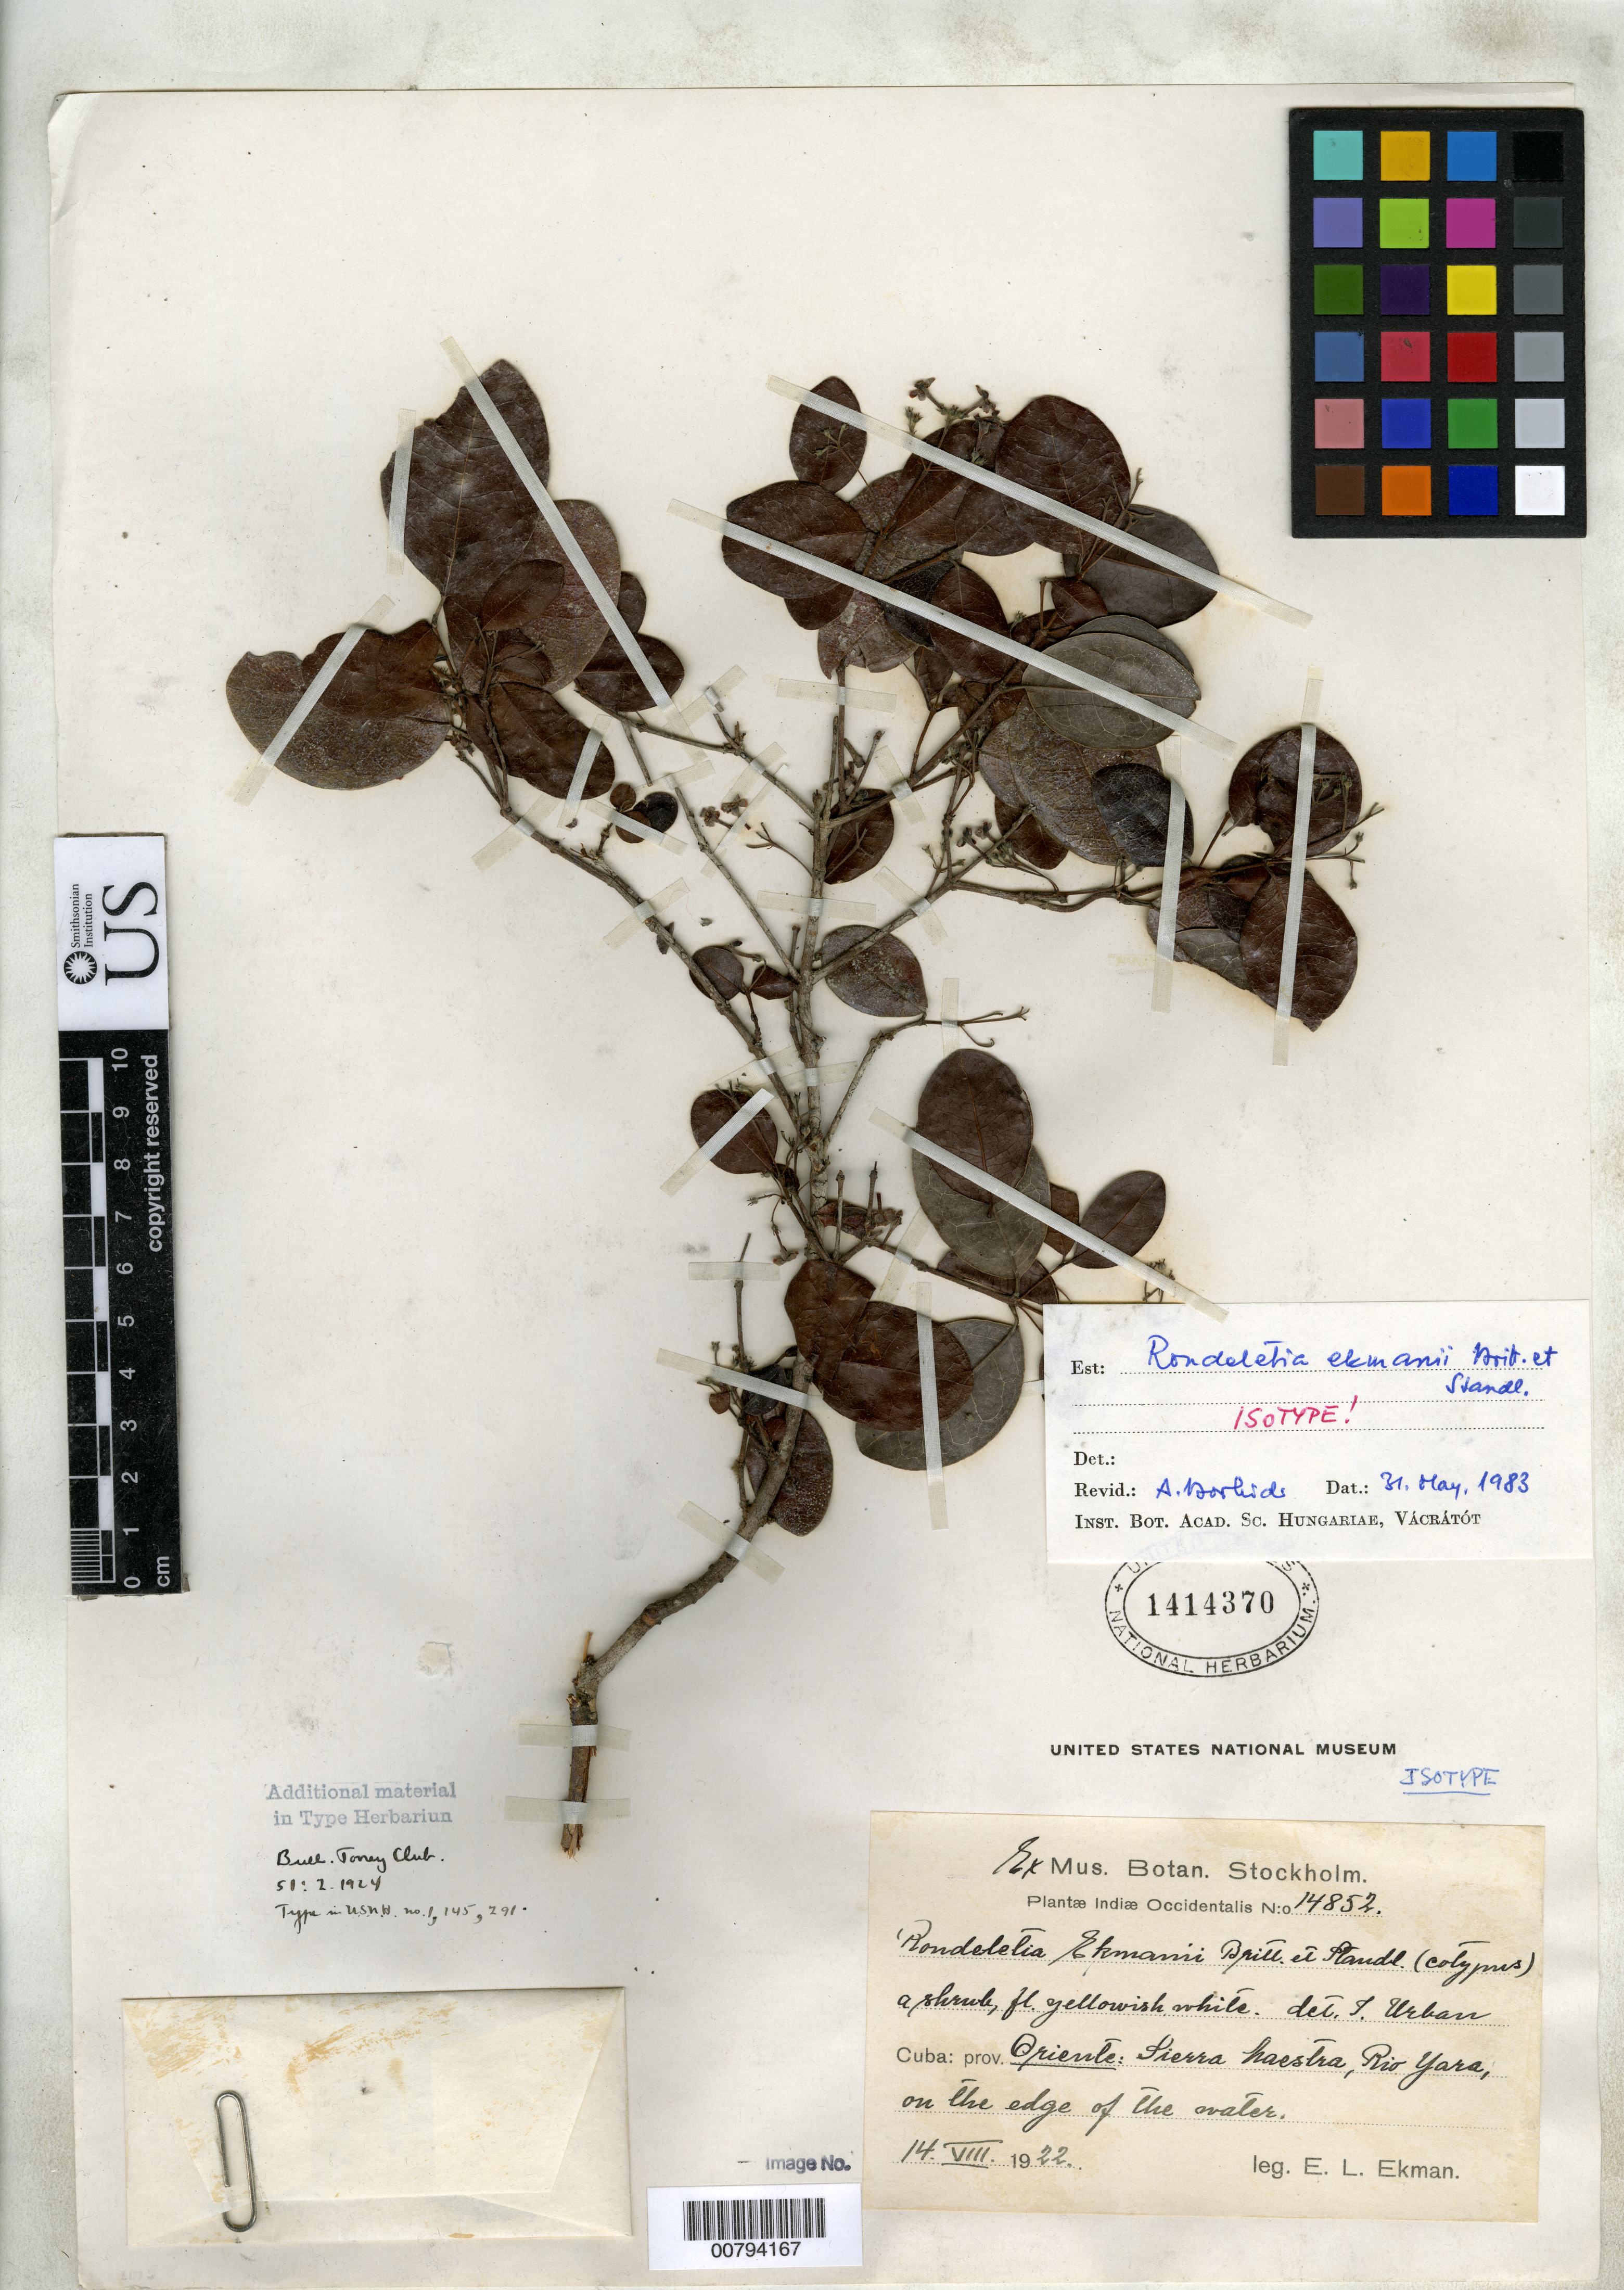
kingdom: Plantae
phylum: Tracheophyta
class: Magnoliopsida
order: Gentianales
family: Rubiaceae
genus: Rondeletia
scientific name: Rondeletia ekmanii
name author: Britton & Standl.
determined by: Borhidi, Attila L.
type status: Isotype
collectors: E. L. Ekman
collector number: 14852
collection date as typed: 14 Aug 1922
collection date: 1922-08-14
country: Cuba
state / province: Oriente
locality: Sierra haestra, Rio Yara, on the edge of the water.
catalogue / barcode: US 1414370